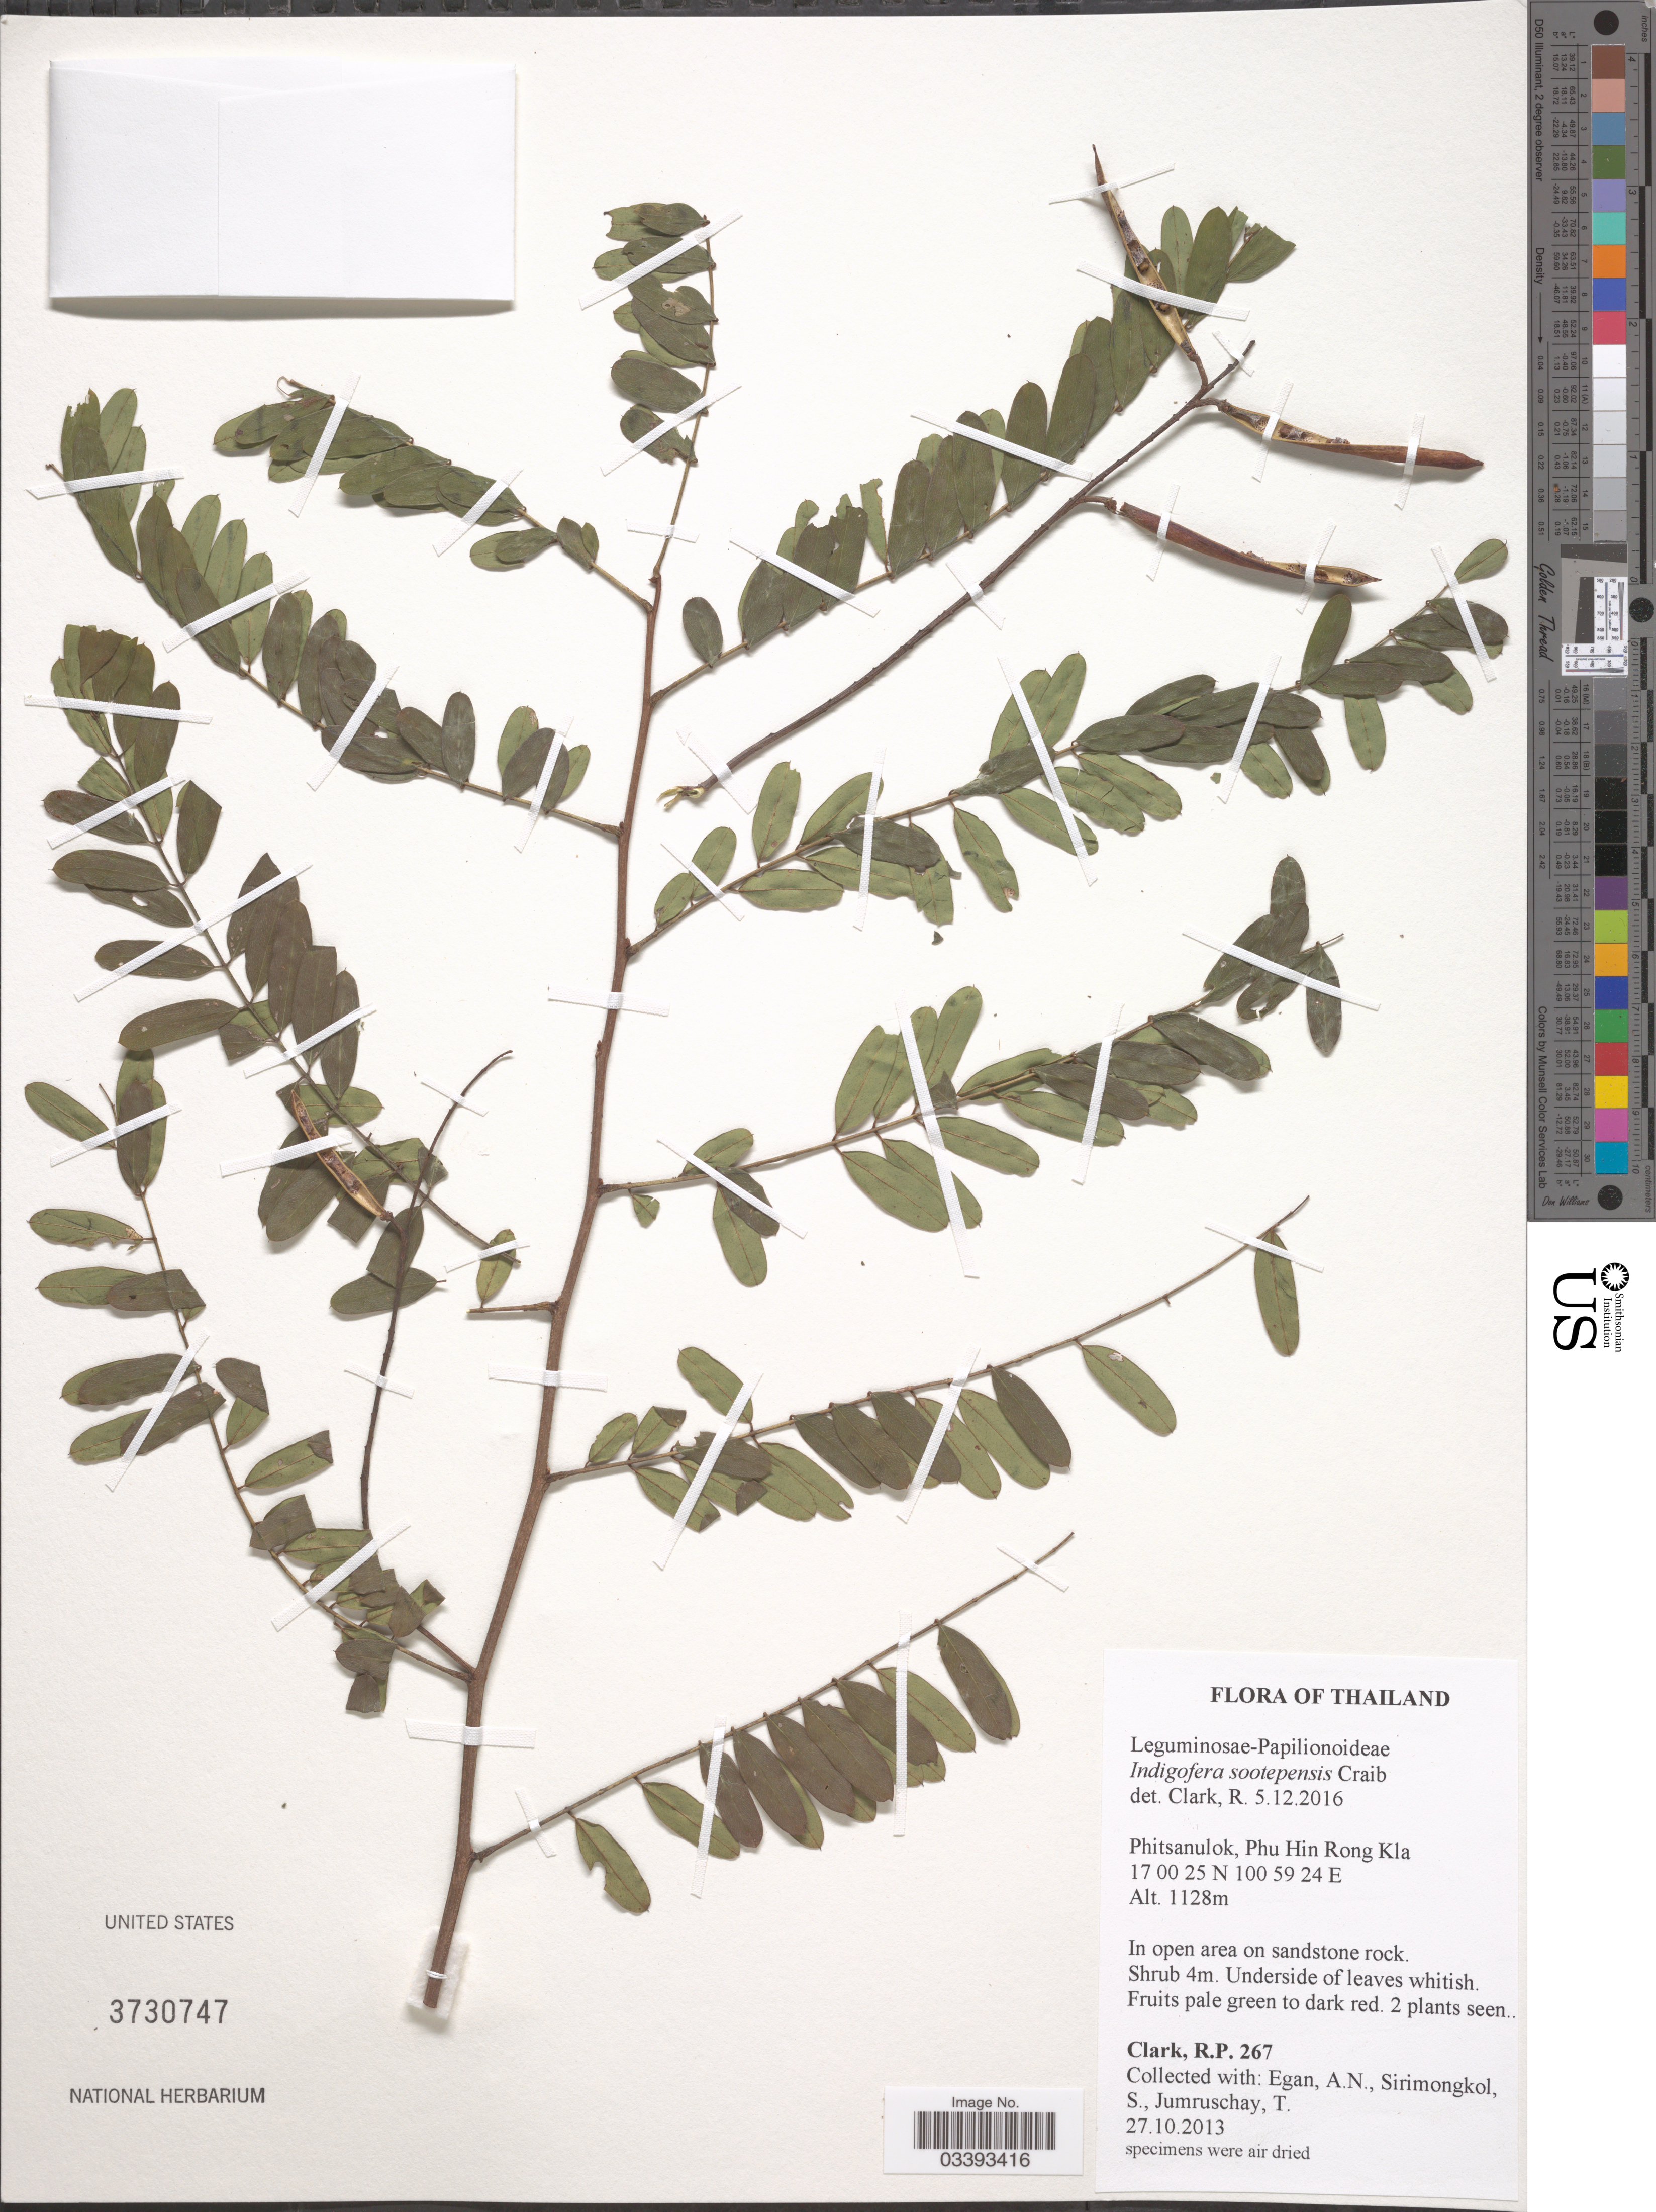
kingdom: Plantae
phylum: Tracheophyta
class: Magnoliopsida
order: Fabales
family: Fabaceae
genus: Indigofera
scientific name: Indigofera sootepensis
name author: Craib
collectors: R. P. Clark, A. N. Egan, S. Sirimongkol & T. Jumruschay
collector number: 267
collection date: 2013-10-27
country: Thailand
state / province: Phitsanulok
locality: Phu Hin Rong Kla.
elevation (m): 1128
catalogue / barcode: US 3730747